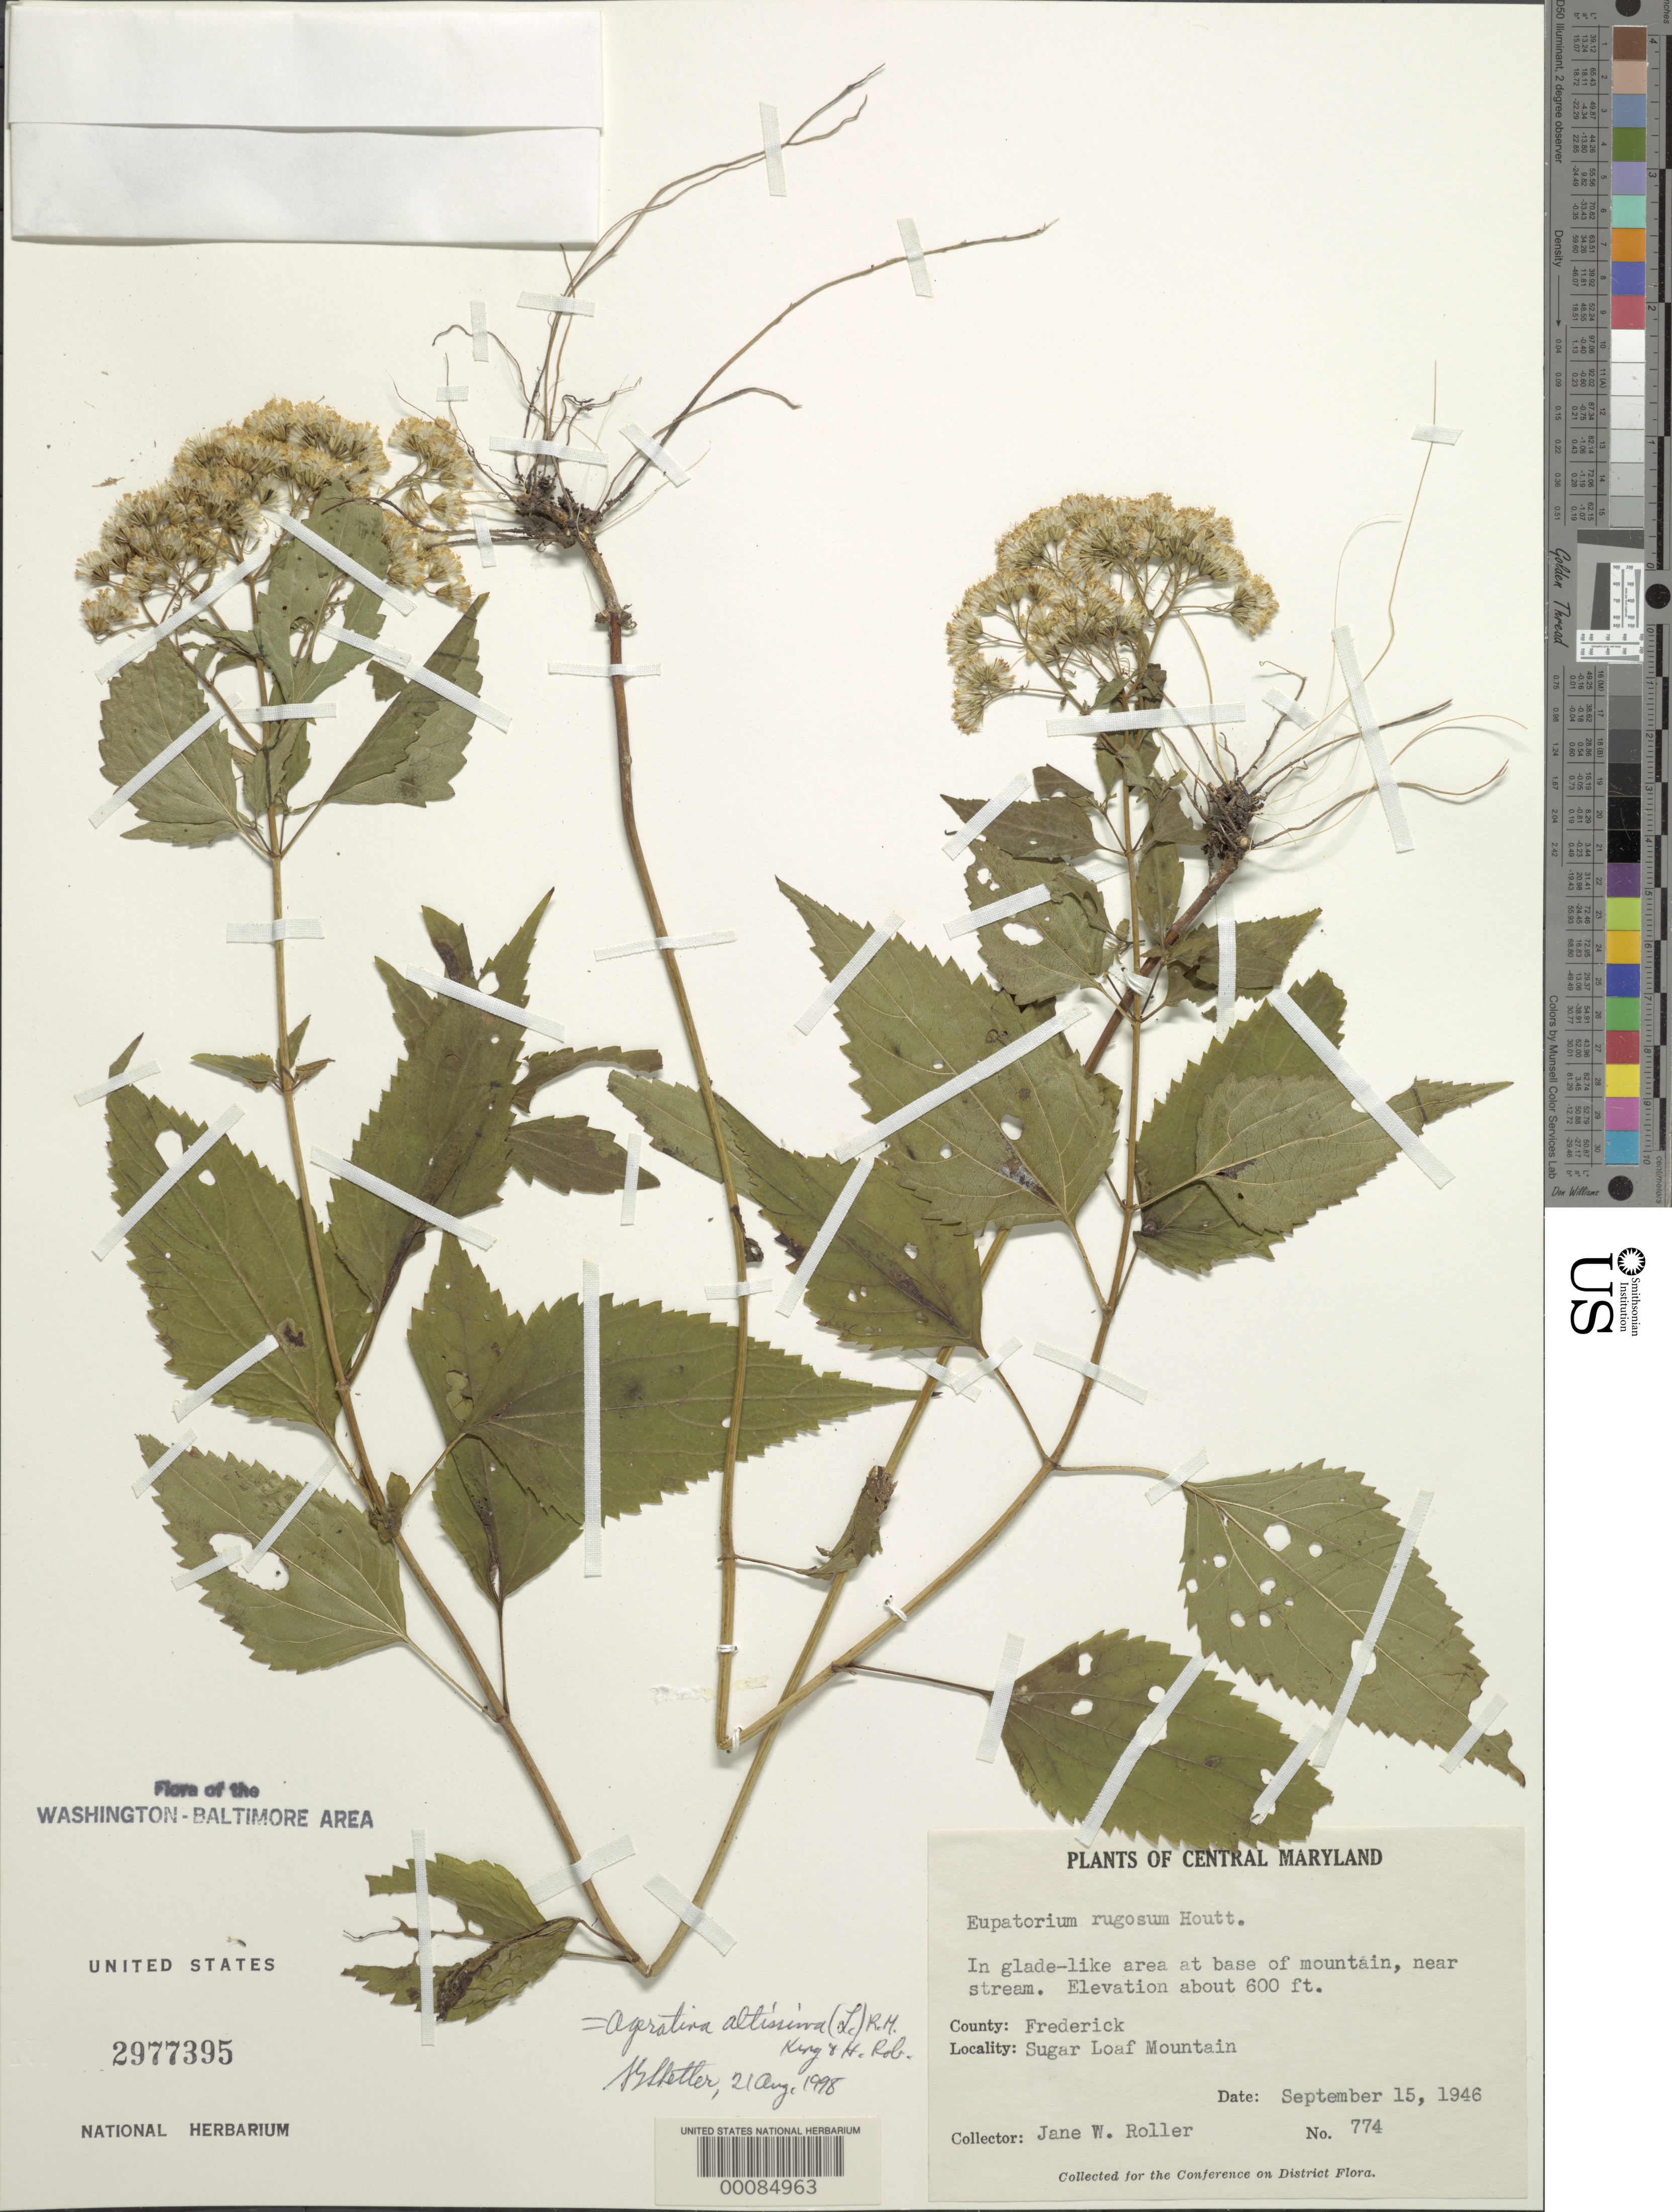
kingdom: Plantae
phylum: Tracheophyta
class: Magnoliopsida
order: Asterales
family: Asteraceae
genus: Ageratina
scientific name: Ageratina altissima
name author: (L.) R.M. King & H. Rob.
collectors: J. W. Roller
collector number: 774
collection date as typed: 15 Sep 1946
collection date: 1946-09-15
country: United States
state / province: Maryland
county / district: Frederick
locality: base of Sugar Loaf Mountain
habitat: Glade-like area near stream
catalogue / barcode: US 2977395